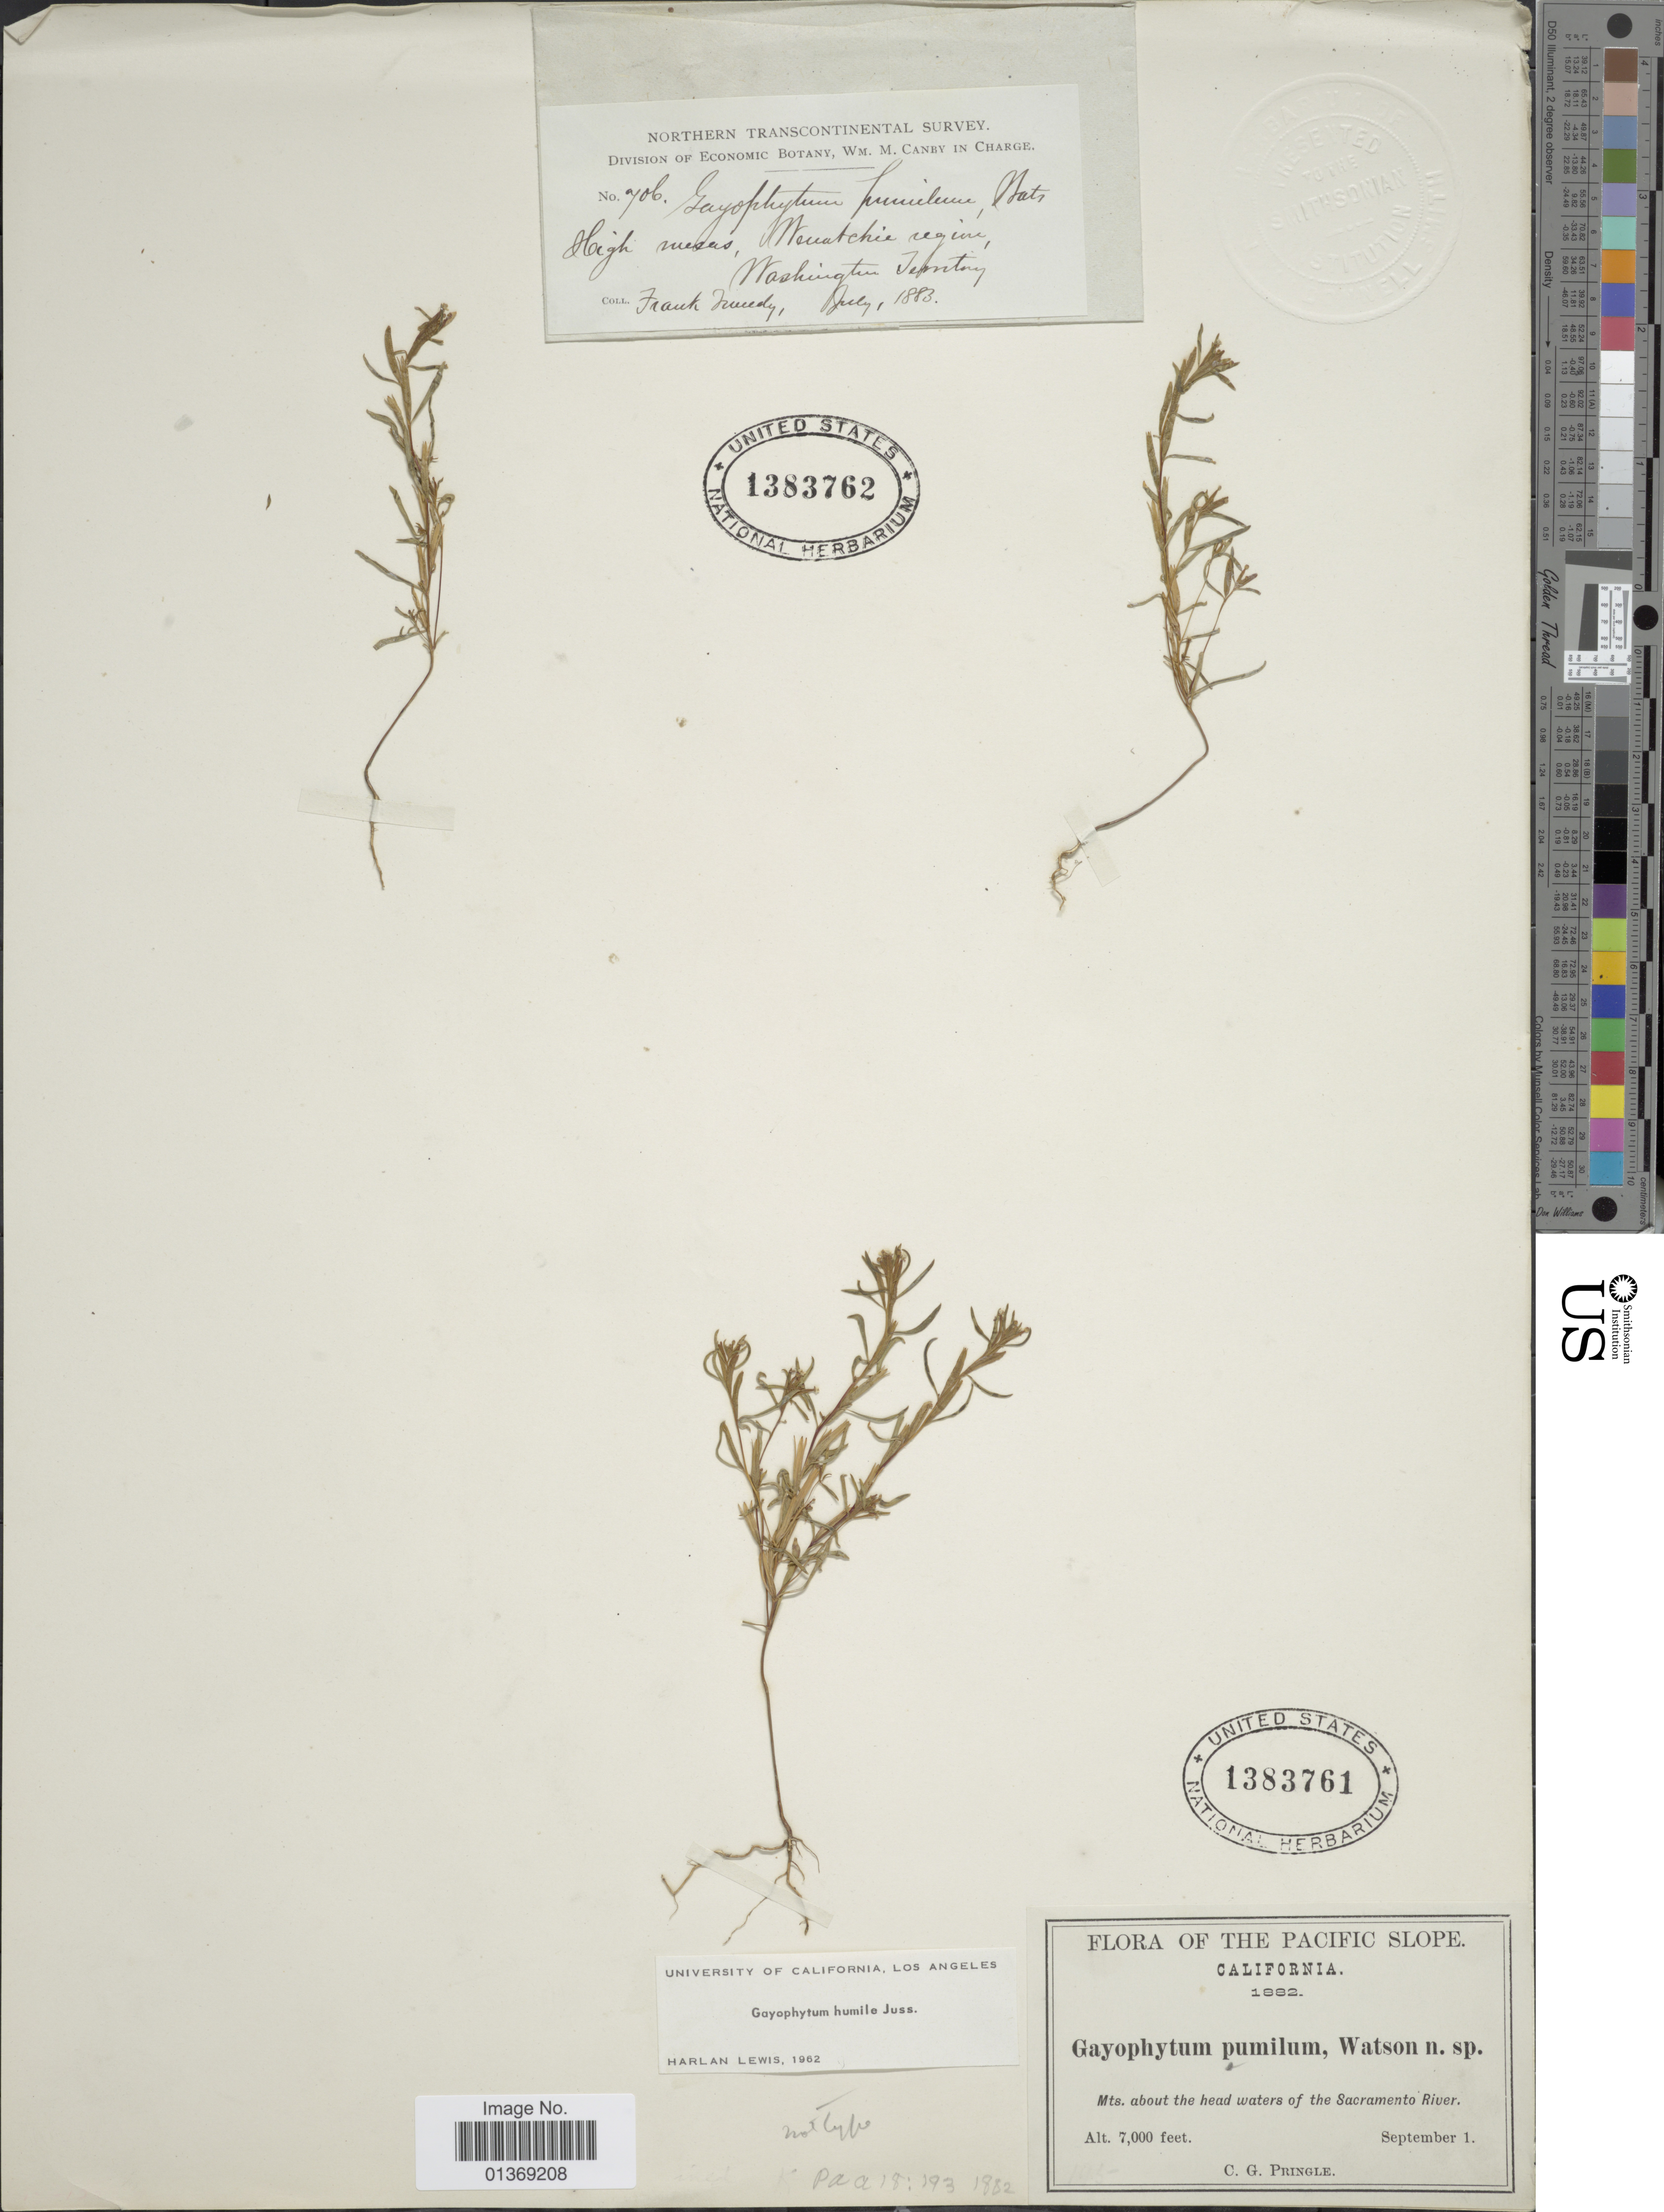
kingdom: Plantae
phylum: Tracheophyta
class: Magnoliopsida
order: Myrtales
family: Onagraceae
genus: Gayophytum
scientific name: Gayophytum humile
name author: A. Juss.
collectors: F. Tweedy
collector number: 706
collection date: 1883-07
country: United States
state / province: Washington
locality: Menatchie region, Washington Territory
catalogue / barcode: US 1383762-2